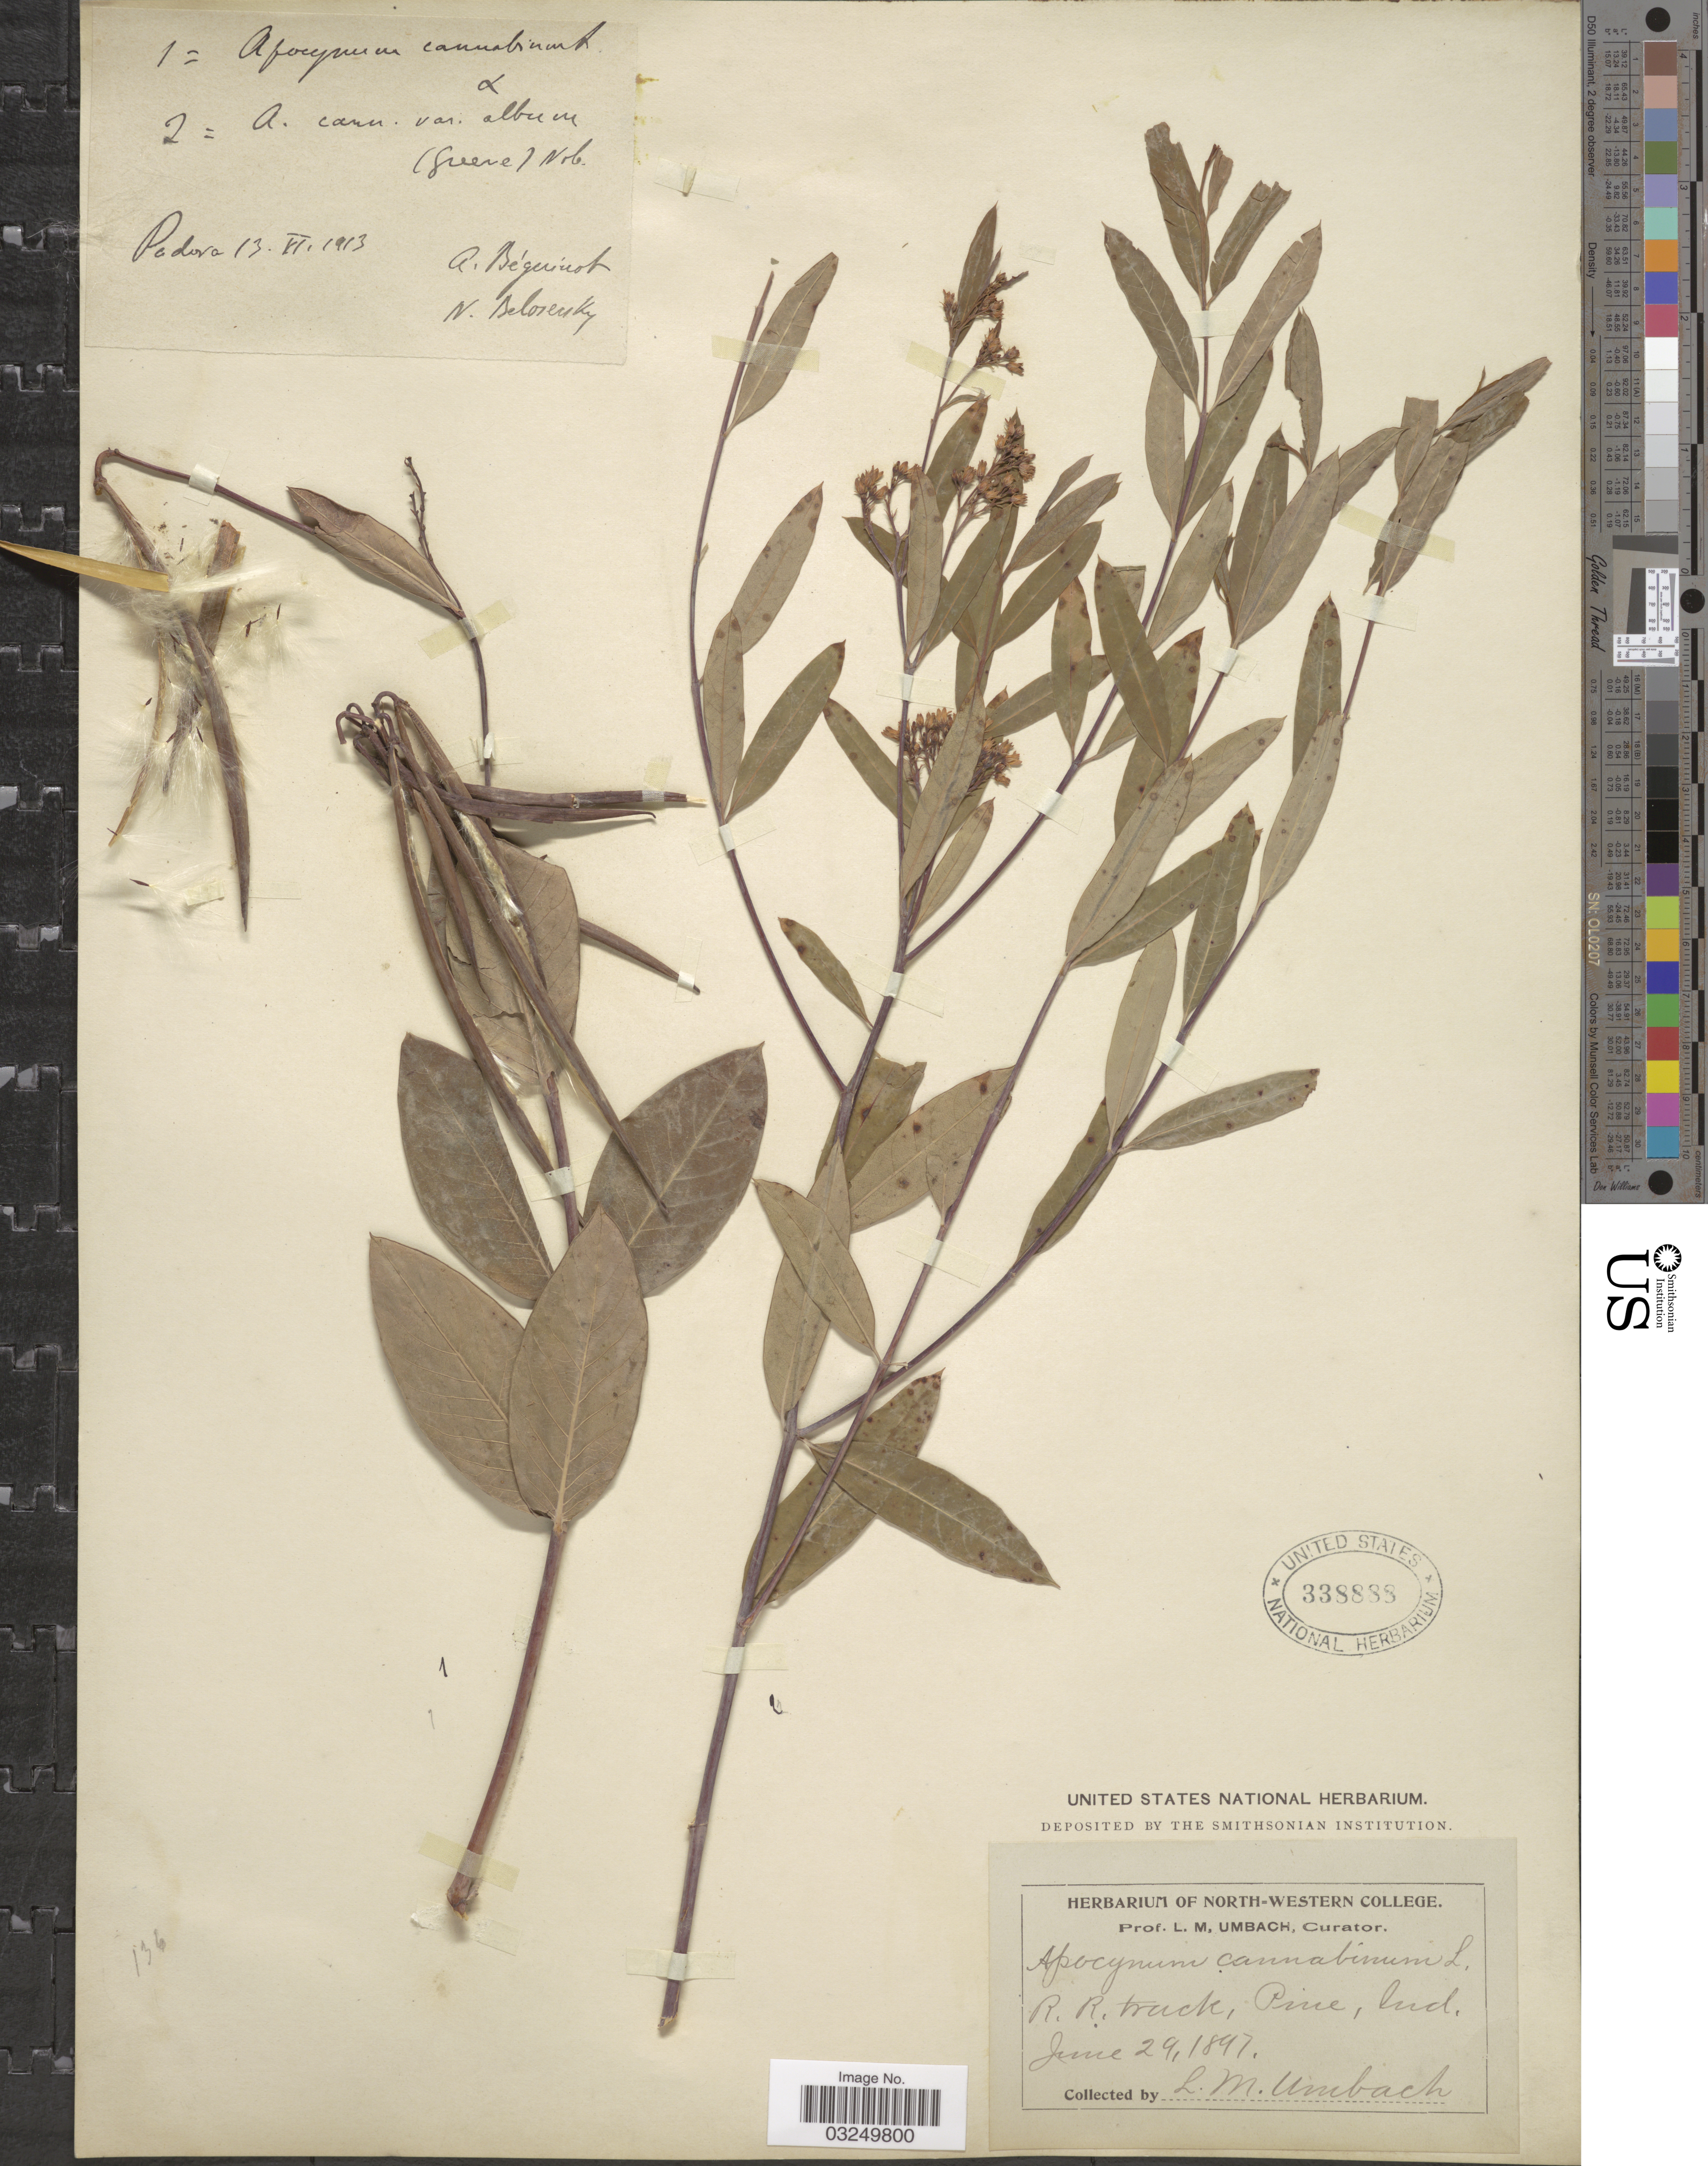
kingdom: Plantae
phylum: Tracheophyta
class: Magnoliopsida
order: Gentianales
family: Apocynaceae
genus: Apocynum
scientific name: Apocynum cannabinum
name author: L.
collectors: L. M. Umbach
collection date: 1897-06-29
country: United States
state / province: Indiana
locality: R.r. track, Pine.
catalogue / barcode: US 338888